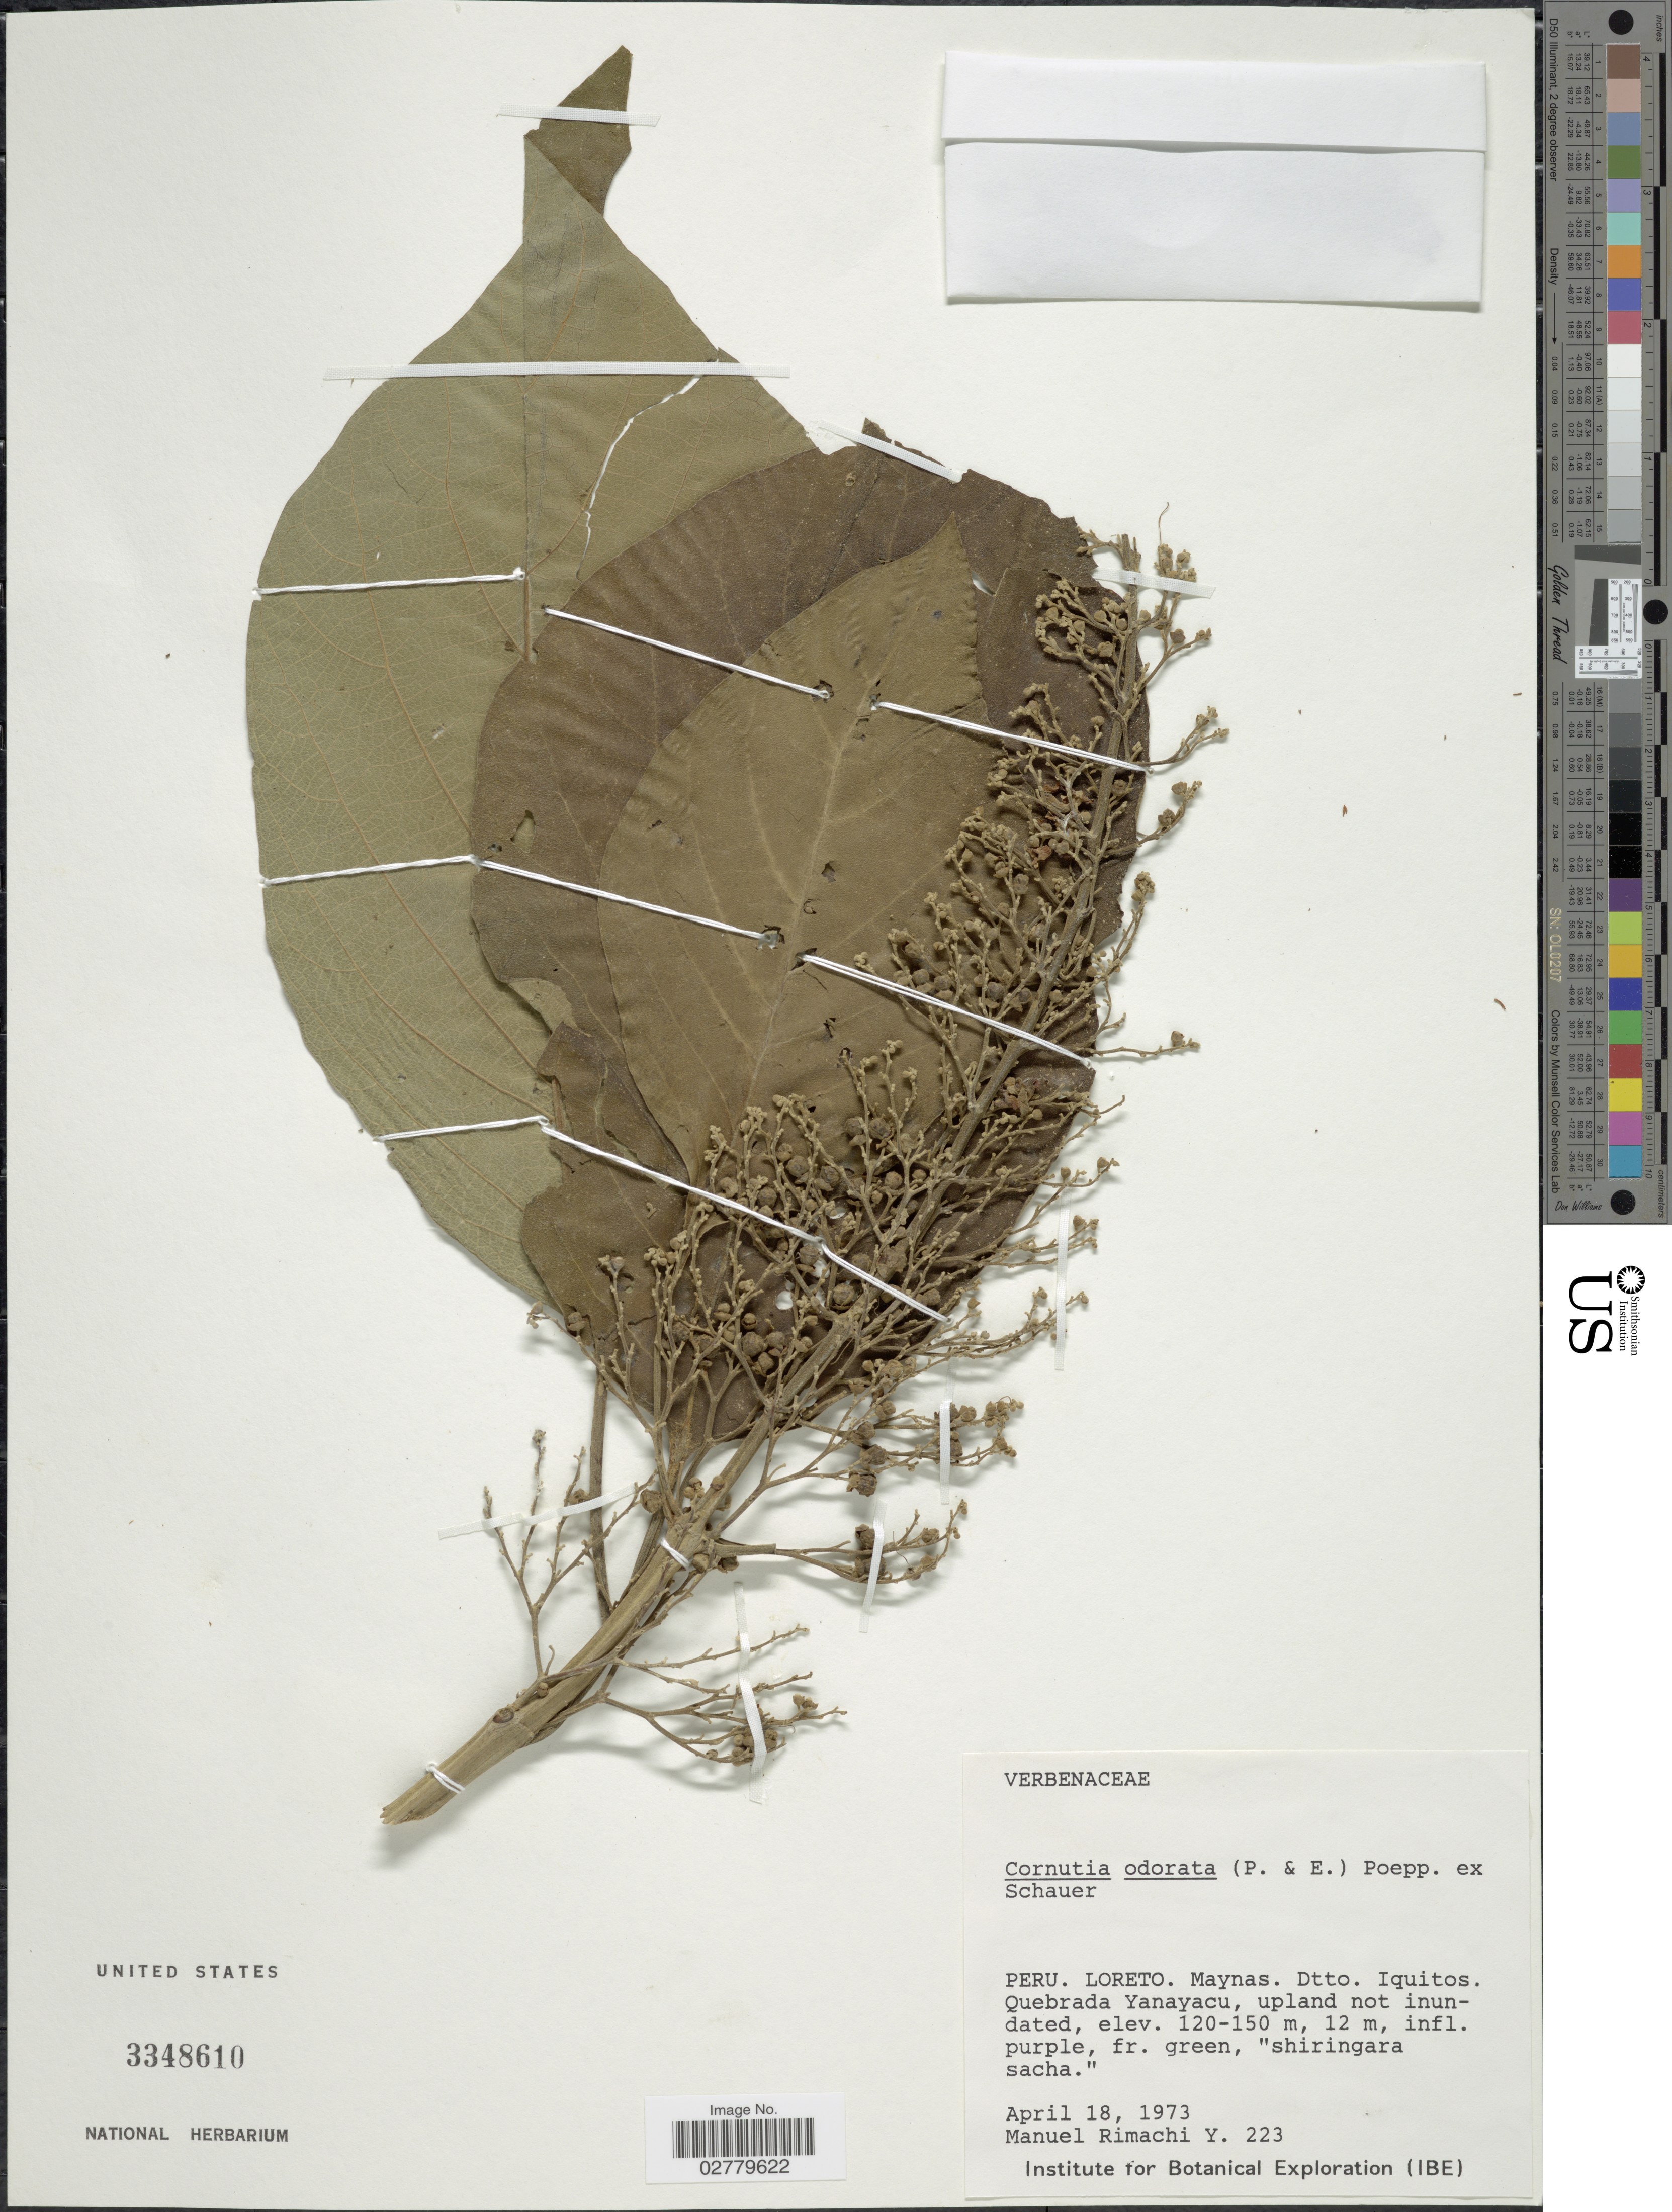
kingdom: Plantae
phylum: Tracheophyta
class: Magnoliopsida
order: Lamiales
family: Lamiaceae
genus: Cornutia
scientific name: Cornutia odorata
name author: (Poepp.) Schauer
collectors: M. Rimachi Y.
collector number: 223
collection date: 1973-04-18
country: Peru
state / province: Loreto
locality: Maynas. Dtto. Iquitos. Quebrada Yanayacu.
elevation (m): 120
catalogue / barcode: US 3348610